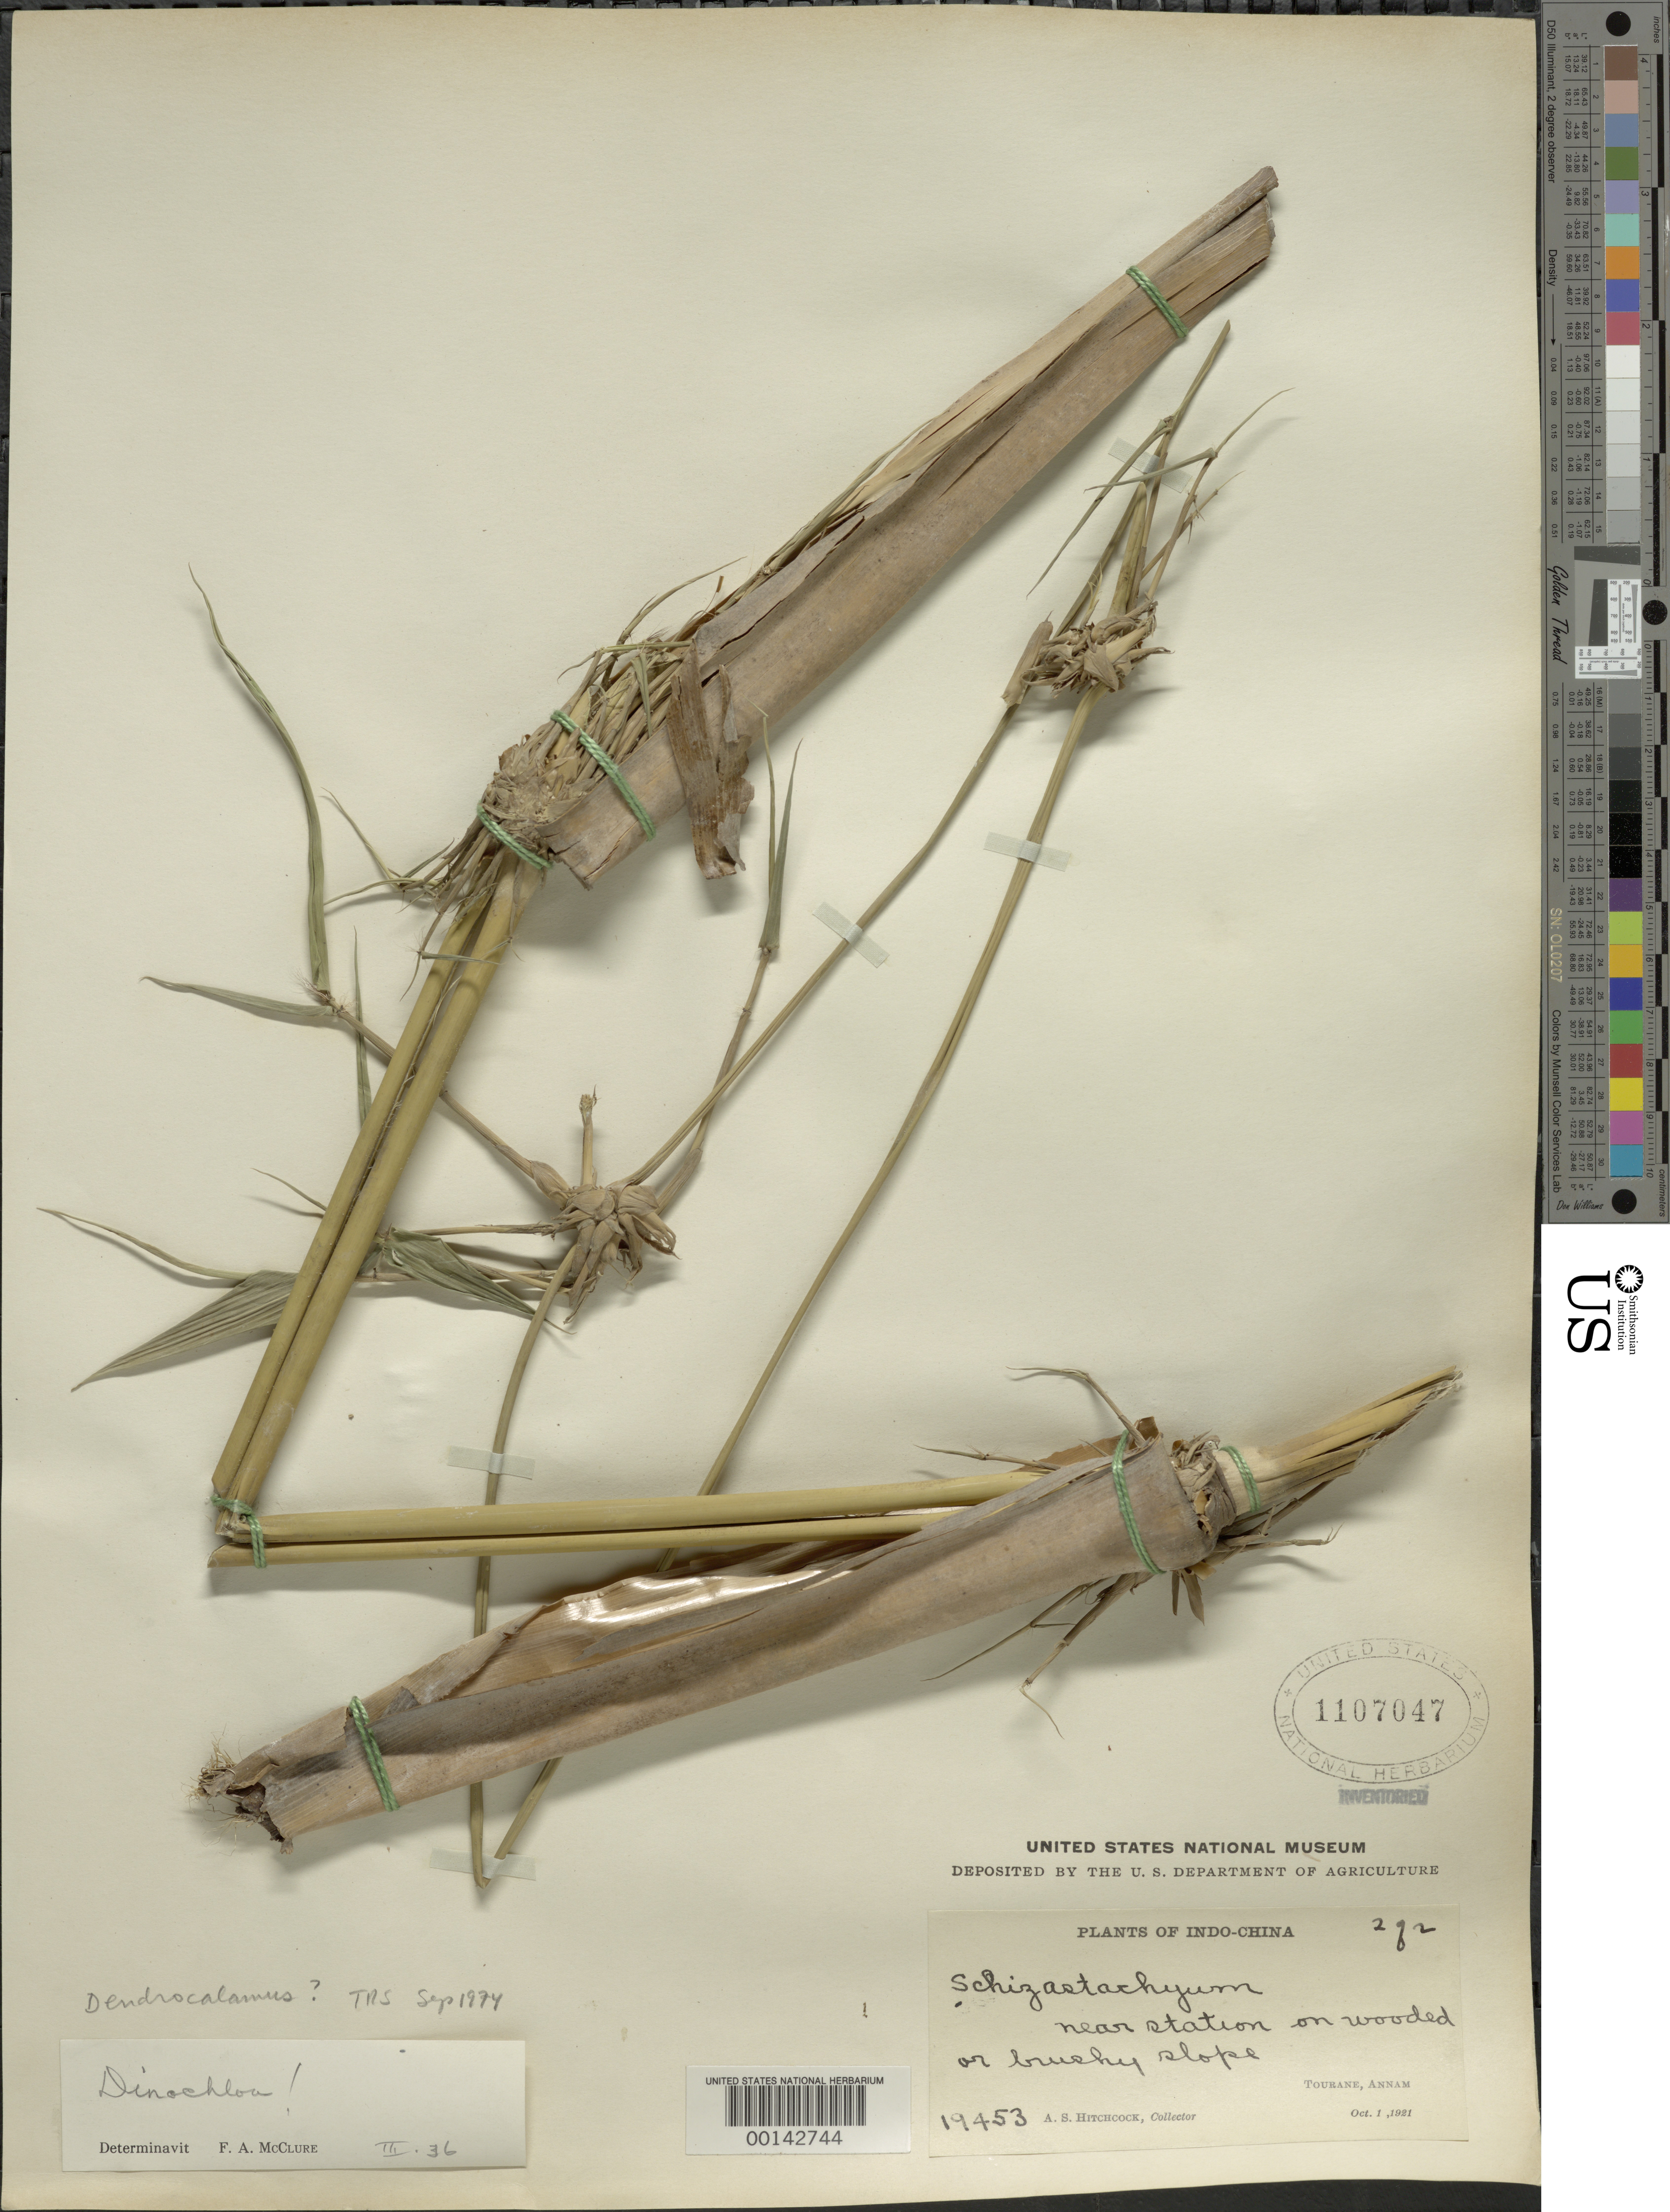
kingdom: Plantae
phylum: Tracheophyta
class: Liliopsida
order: Poales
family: Poaceae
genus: Schizostachyum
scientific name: Schizostachyum sp.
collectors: A. S. Hitchcock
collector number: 19453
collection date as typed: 01 Oct 1921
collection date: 1921-10-01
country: Vietnam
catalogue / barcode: US 1107047